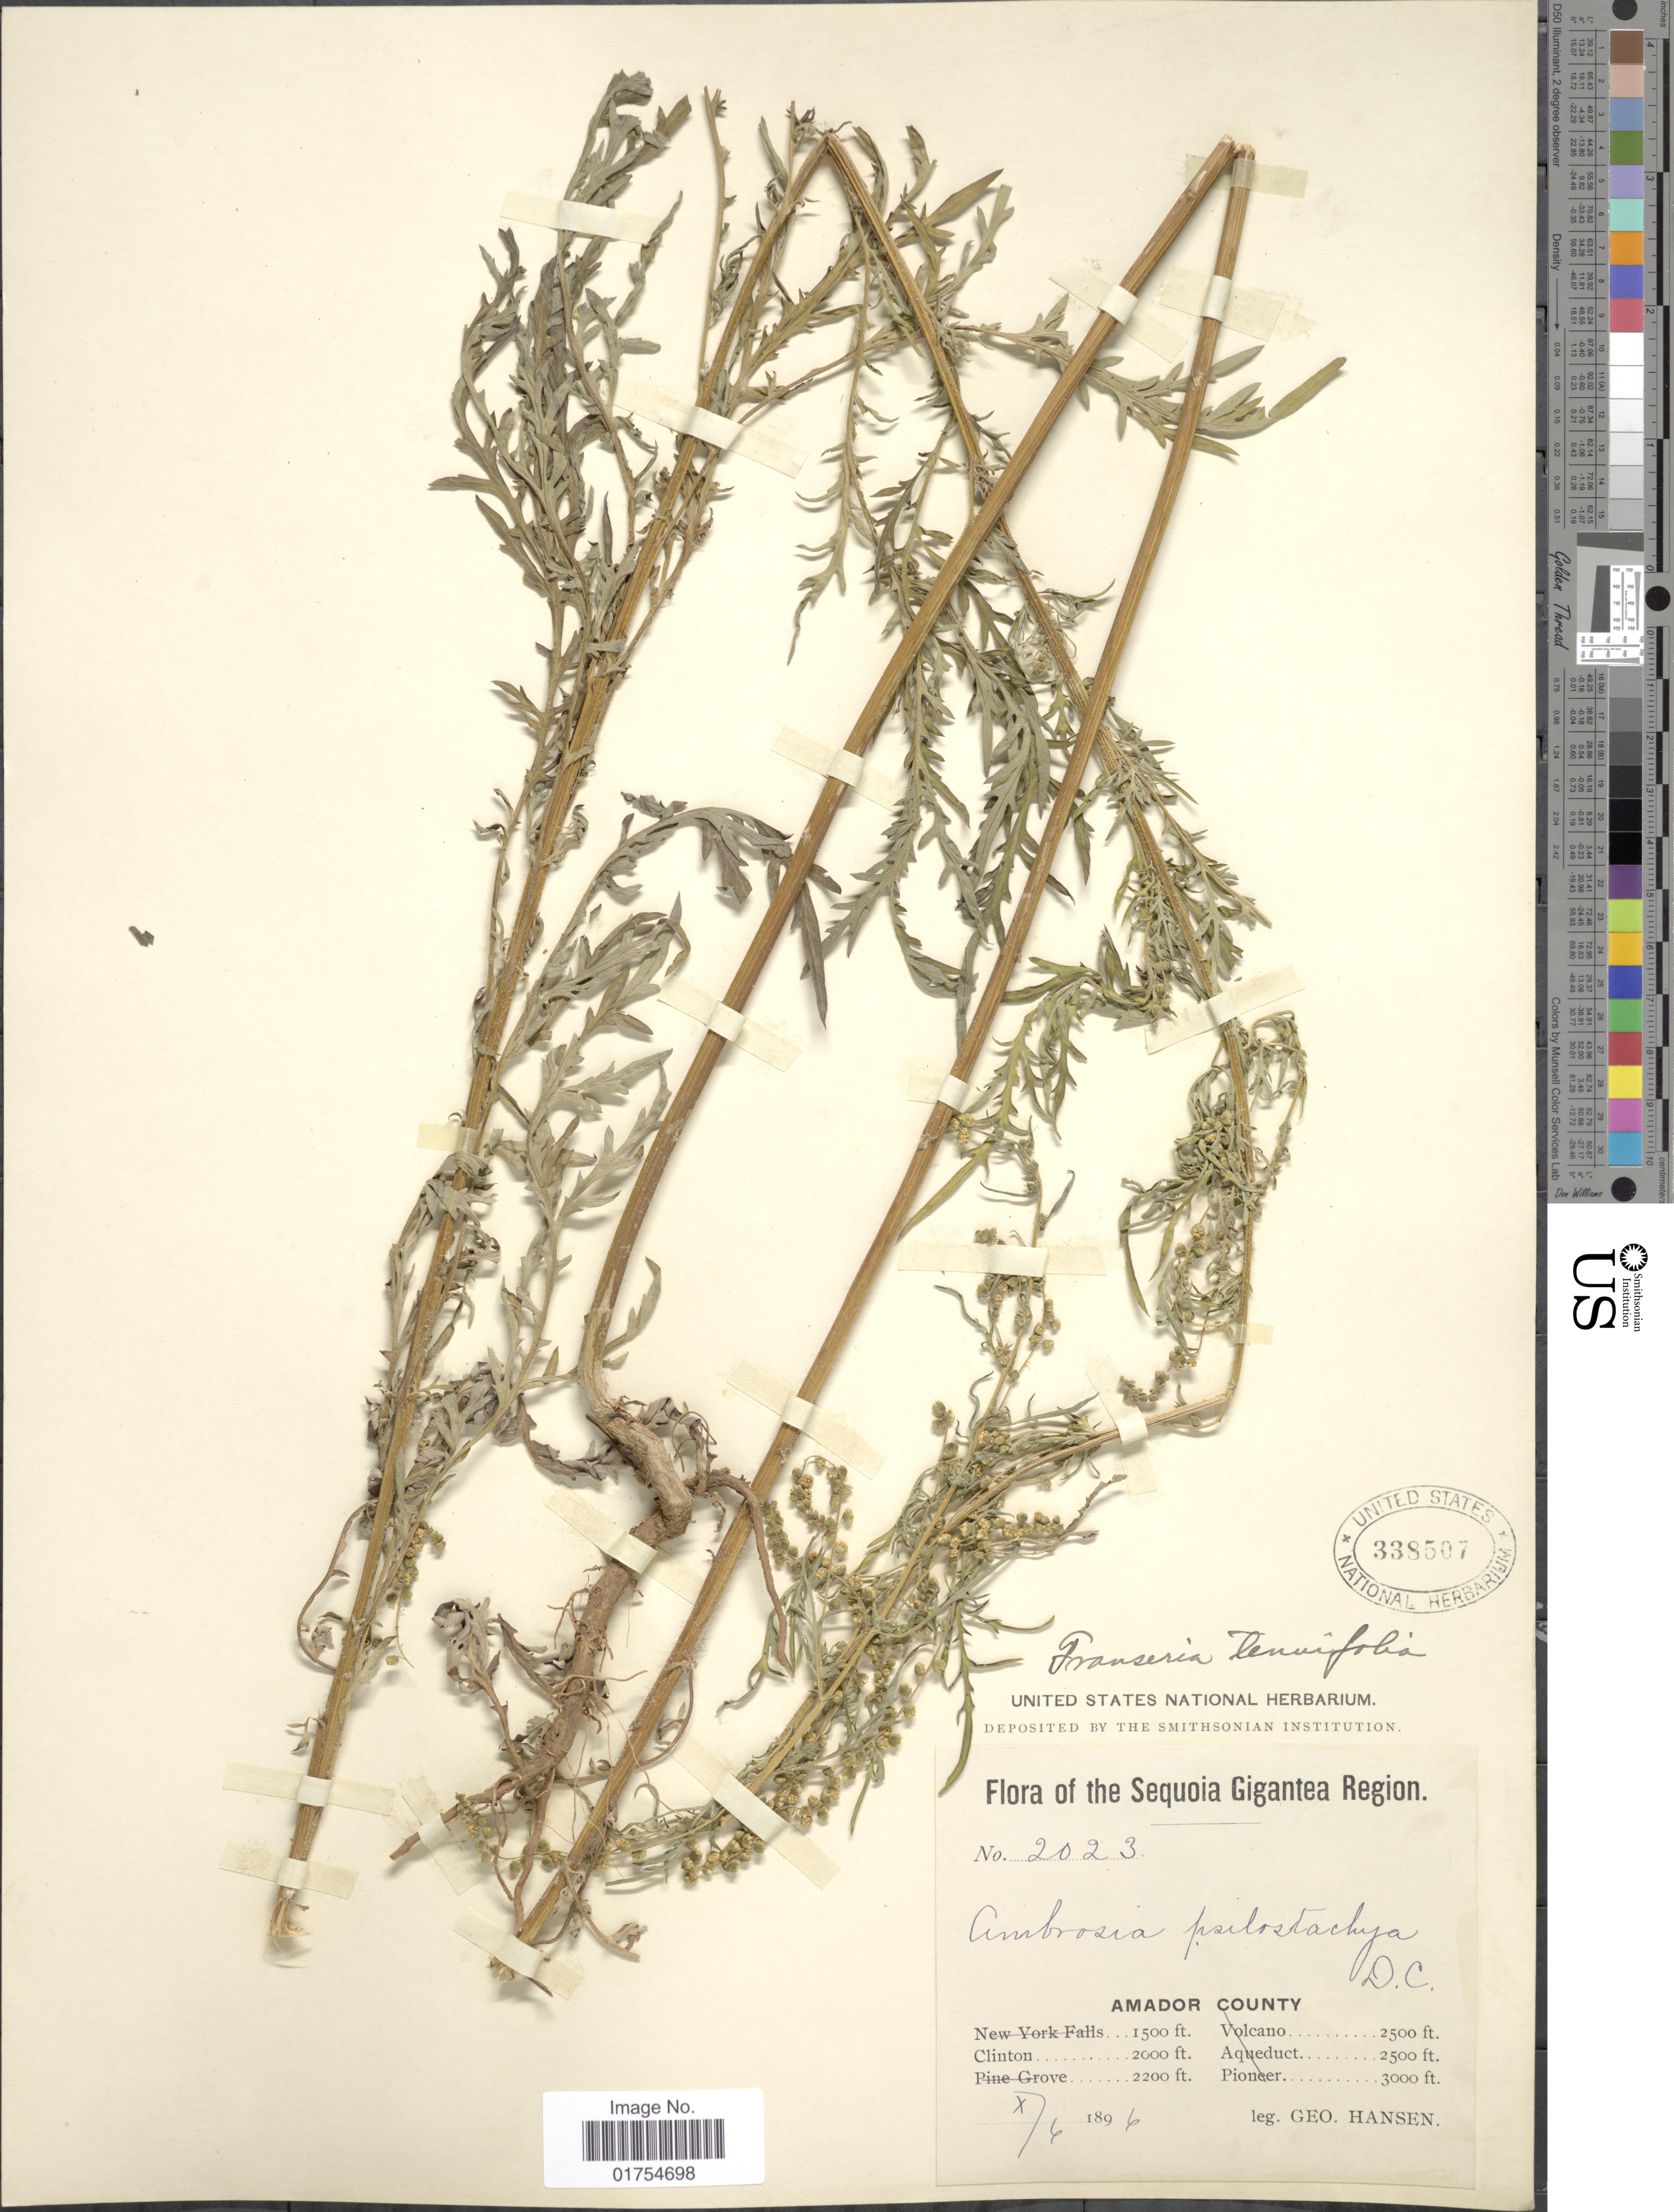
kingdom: Plantae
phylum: Tracheophyta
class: Magnoliopsida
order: Asterales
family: Asteraceae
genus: Franseria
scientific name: Franseria tenuifolia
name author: Harv. & A. Gray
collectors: G. Hansen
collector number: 2023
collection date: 1896-10-06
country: United States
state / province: California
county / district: Amador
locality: Sequoia Gigantea Region. Amador County. Clinton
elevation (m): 610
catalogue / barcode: US 338507